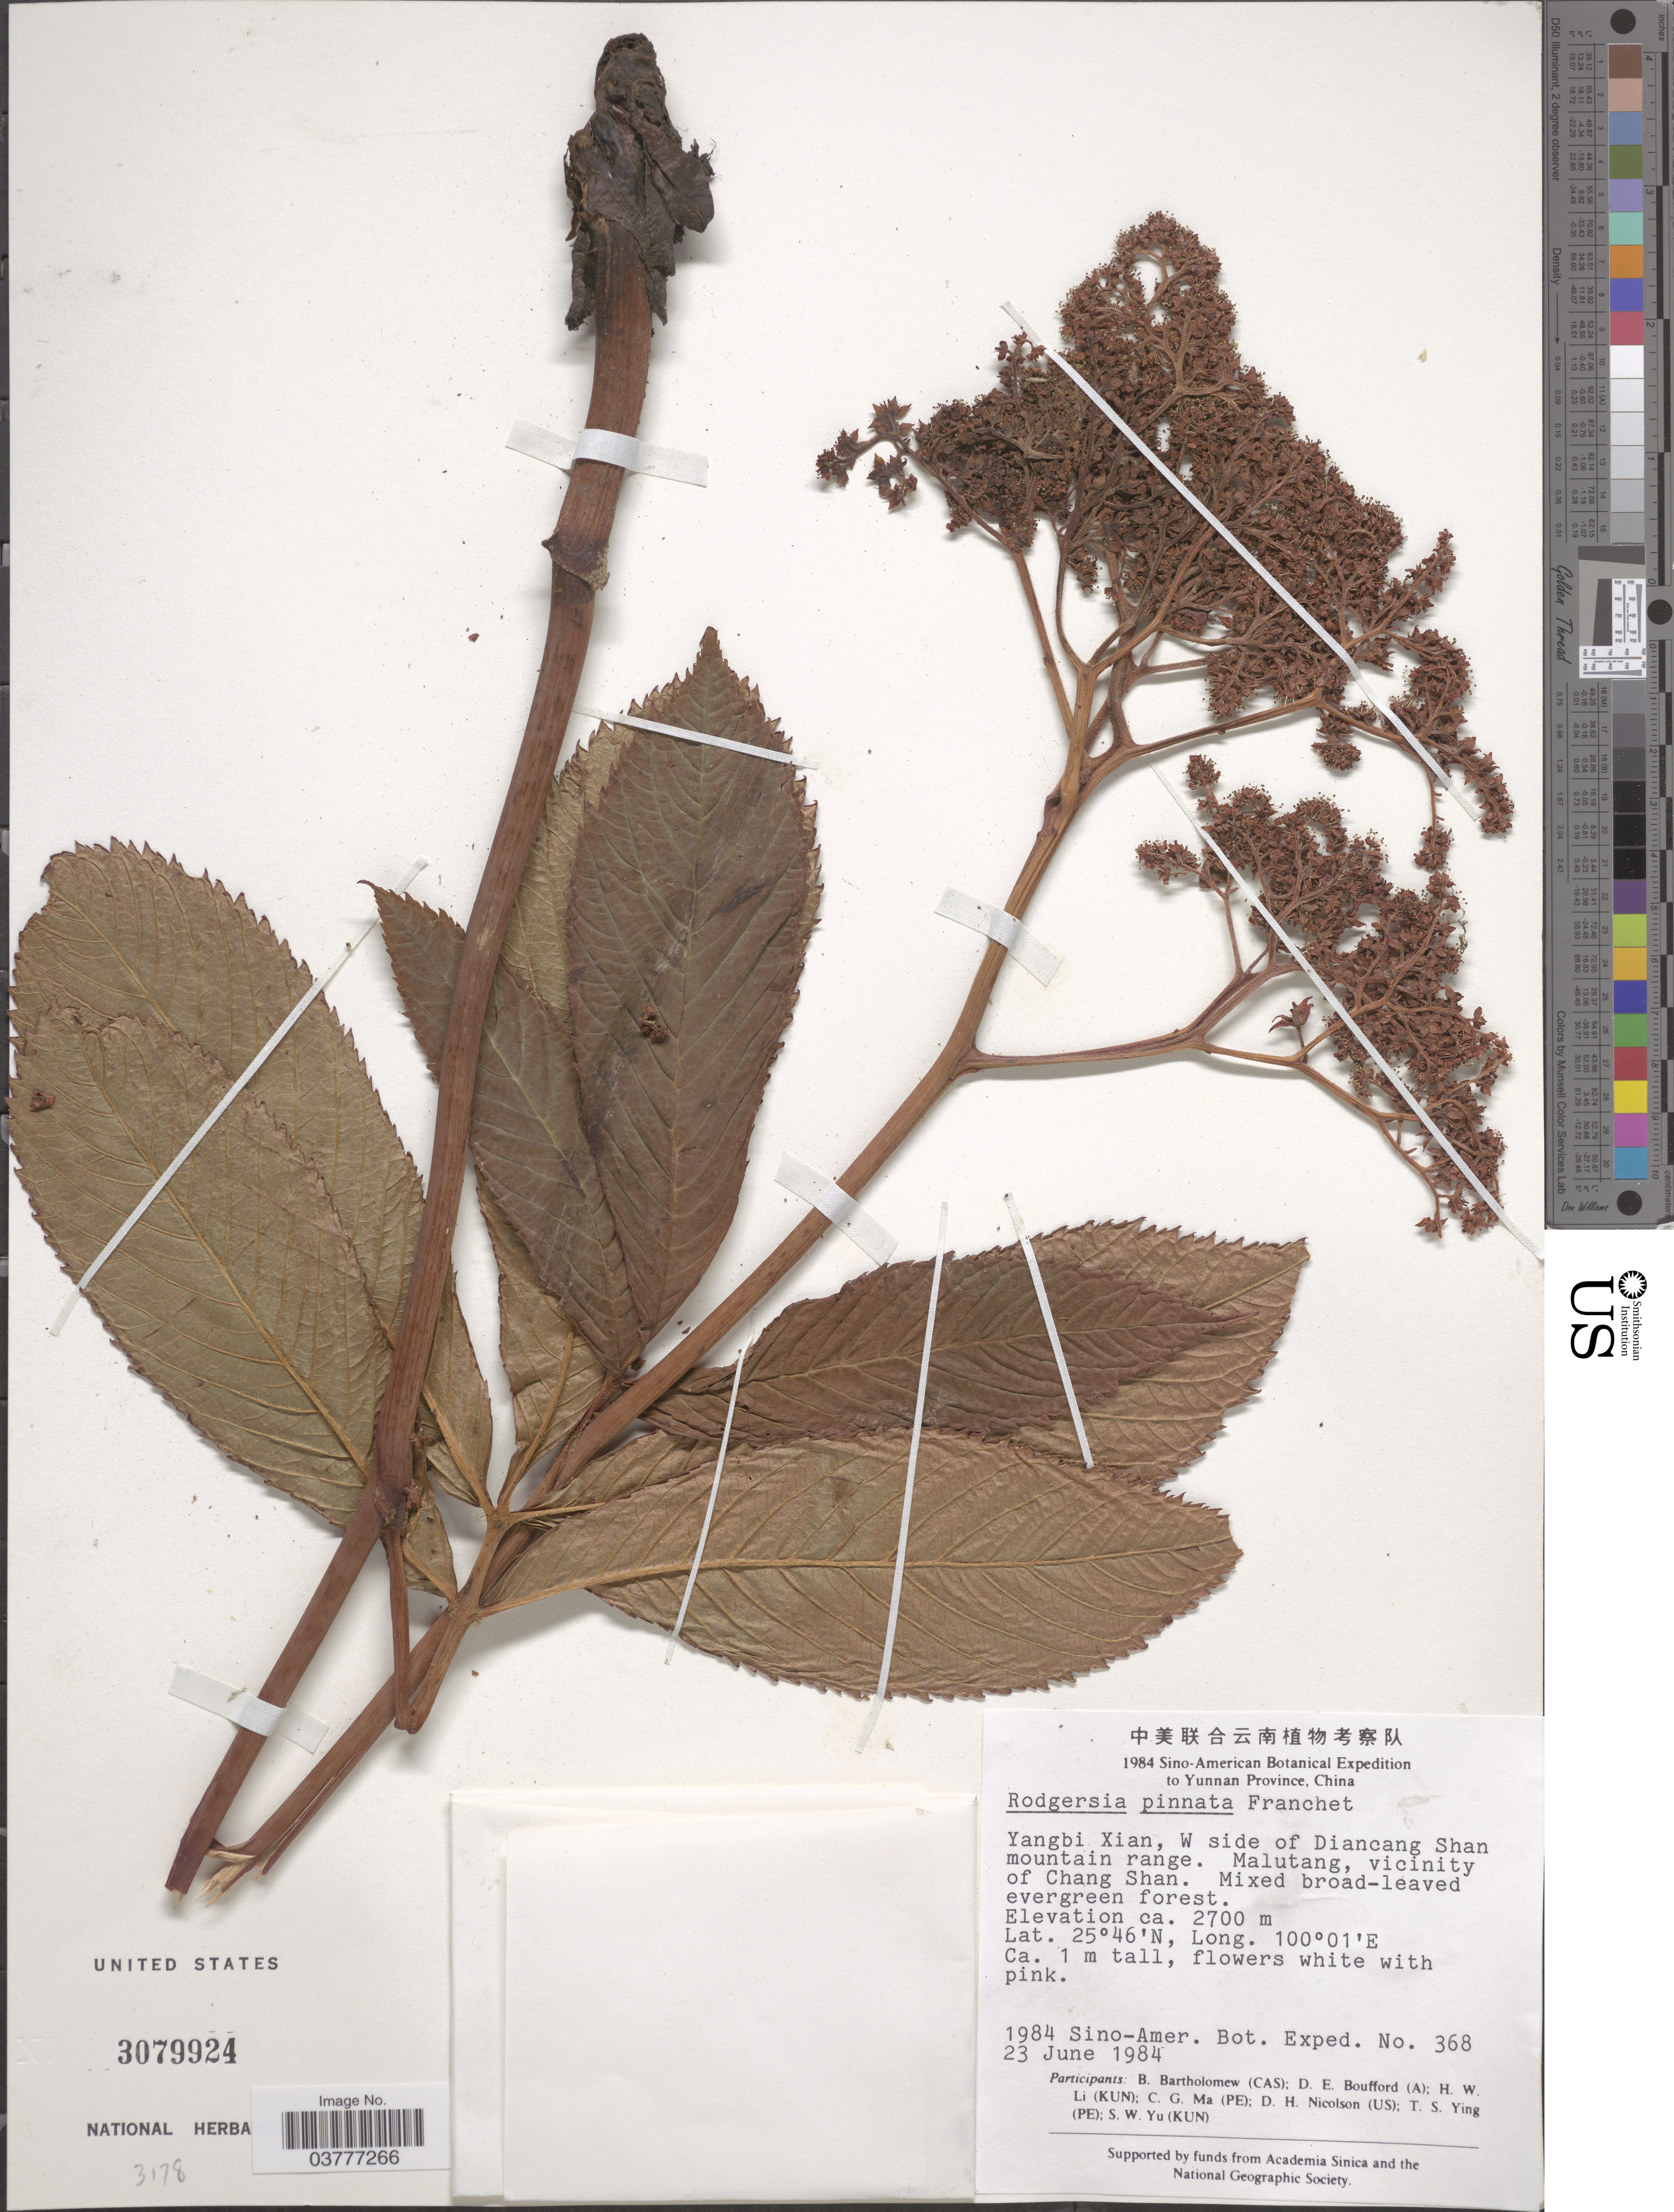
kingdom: Plantae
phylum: Tracheophyta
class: Magnoliopsida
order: Saxifragales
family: Saxifragaceae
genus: Rodgersia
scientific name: Rodgersia pinnata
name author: Franch.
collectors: Sino-Amer. Bot. Exped. 1984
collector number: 368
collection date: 1984-06-23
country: China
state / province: Yunnan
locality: Yangbi Xian, W side of Diancang Shan mountain range. Malutang, vicinity of Chang Shan.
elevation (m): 2700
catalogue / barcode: US 3079924